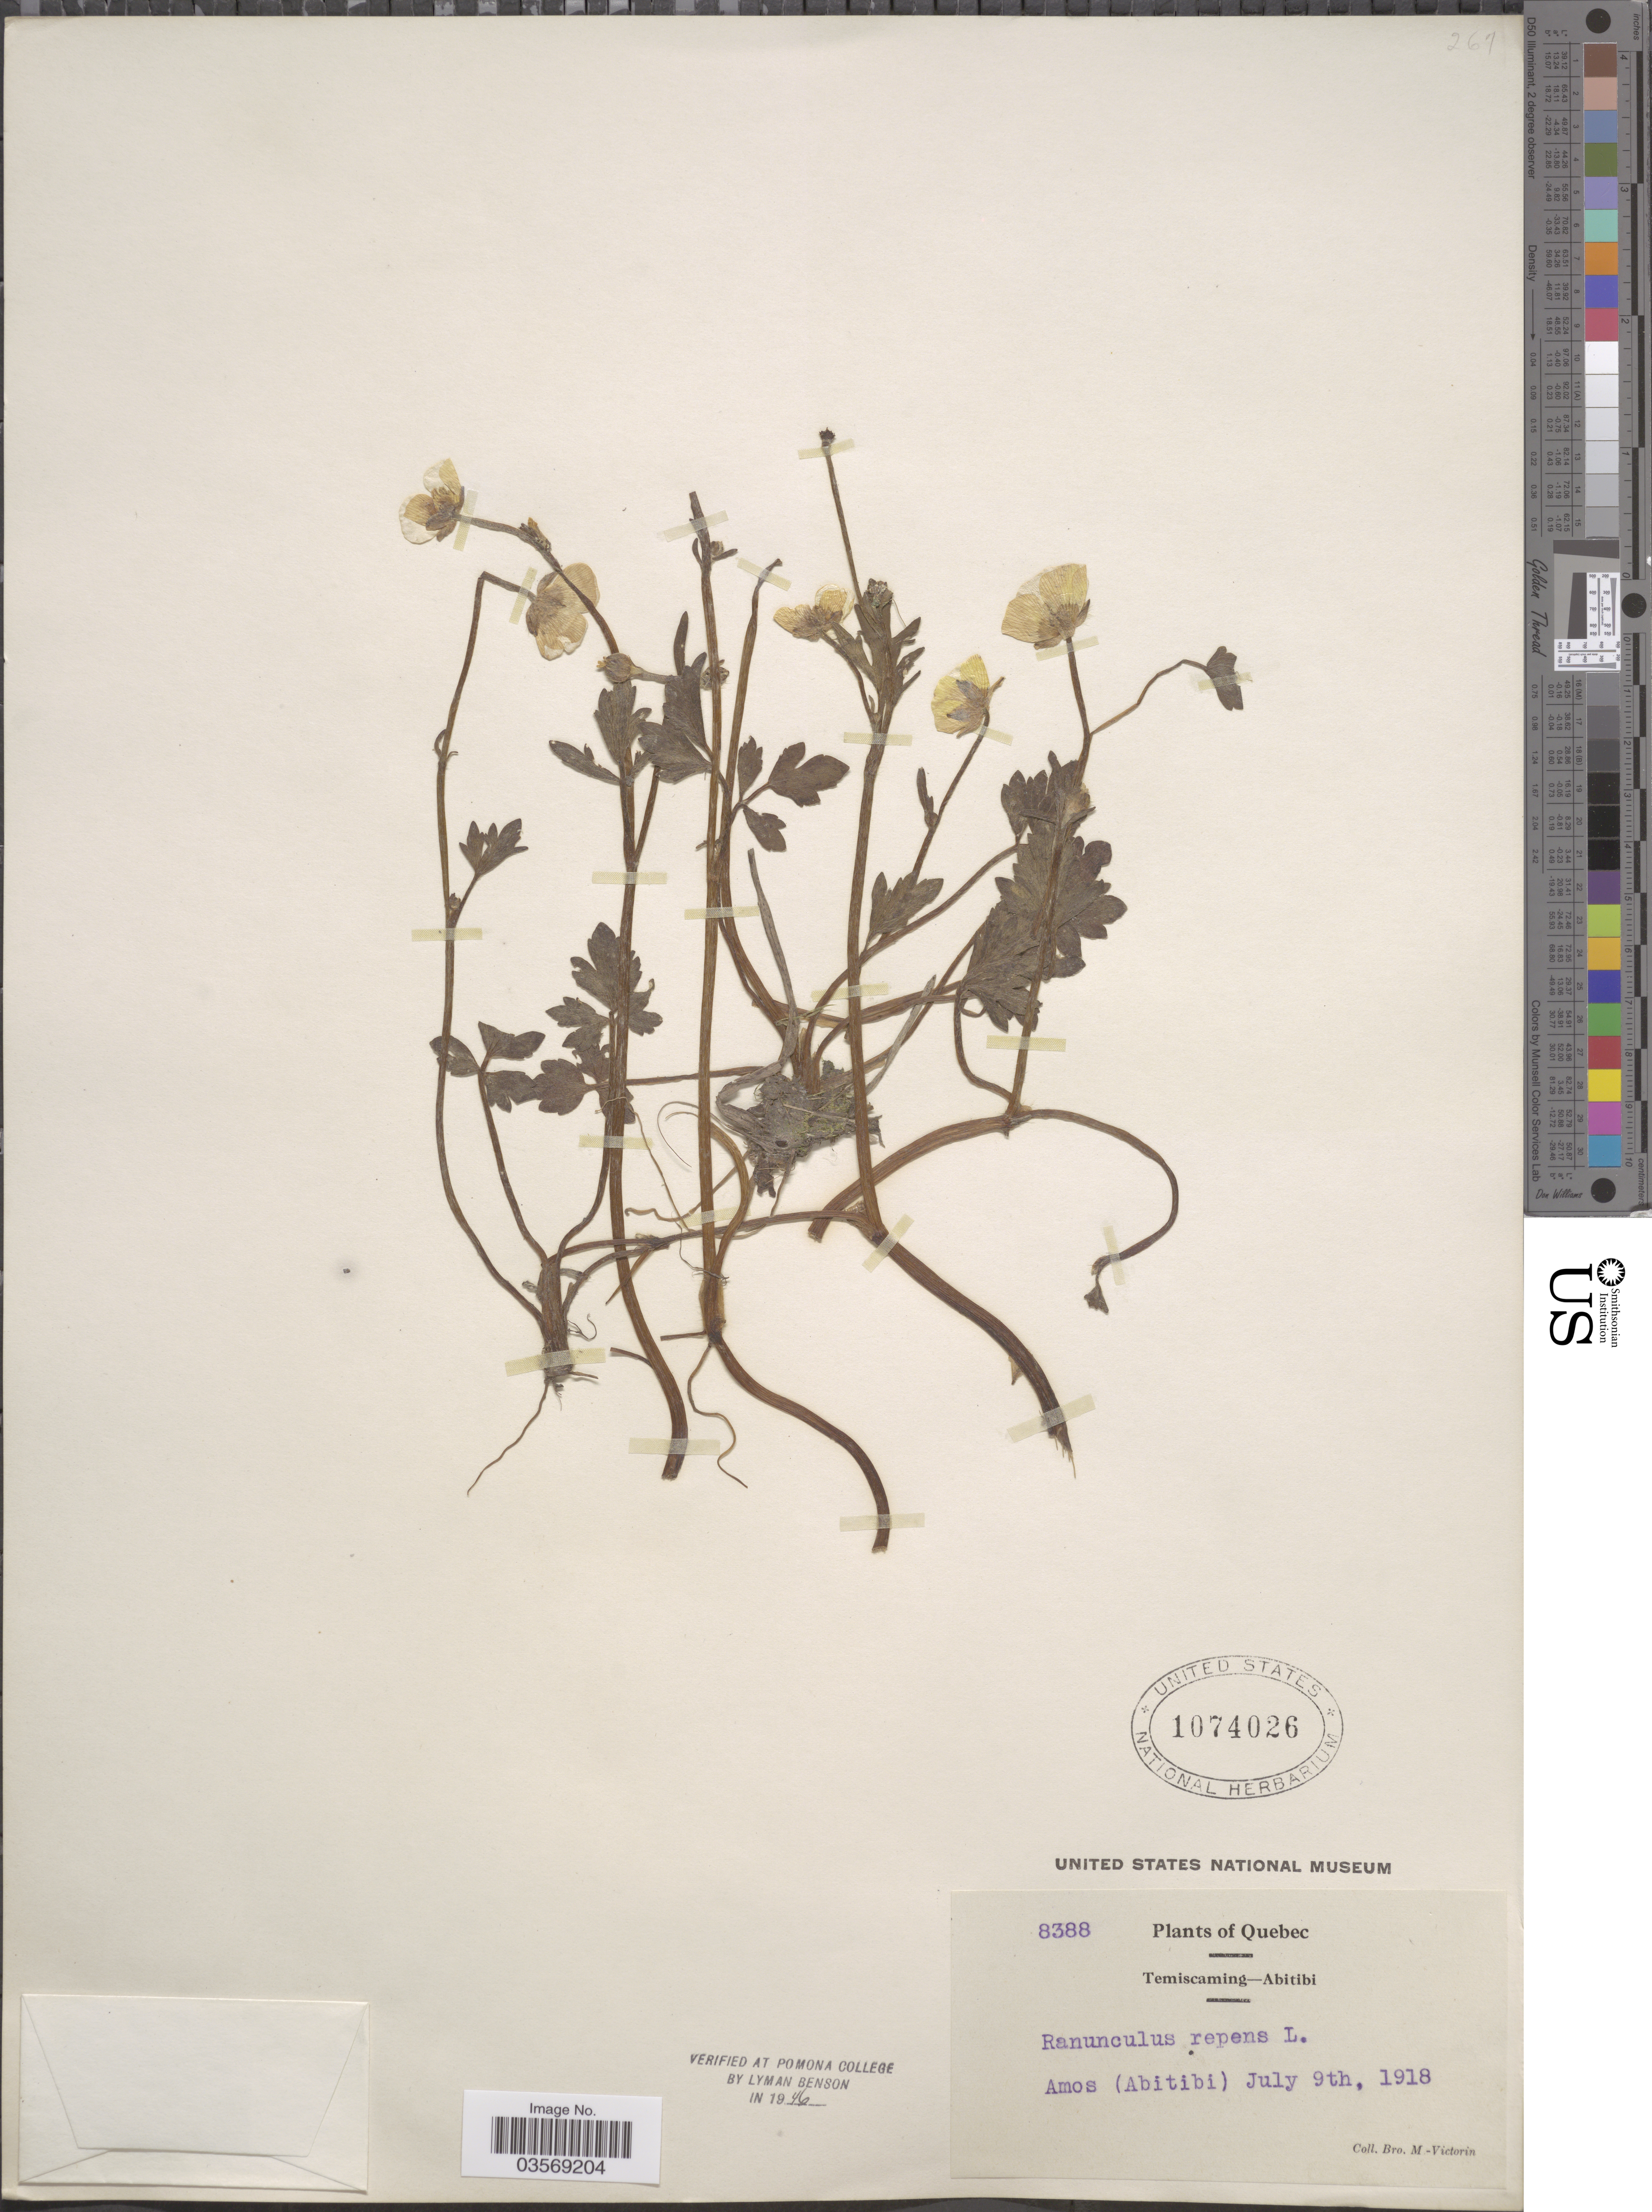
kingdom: Plantae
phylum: Tracheophyta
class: Magnoliopsida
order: Ranunculales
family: Ranunculaceae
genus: Ranunculus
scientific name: Ranunculus repens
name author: L.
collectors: Fr. Marie-Victorin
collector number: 8388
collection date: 1918-07-09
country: Canada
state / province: Quebec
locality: Temiscaming-Abitibi. Amos (Abitibi).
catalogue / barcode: US 1074026